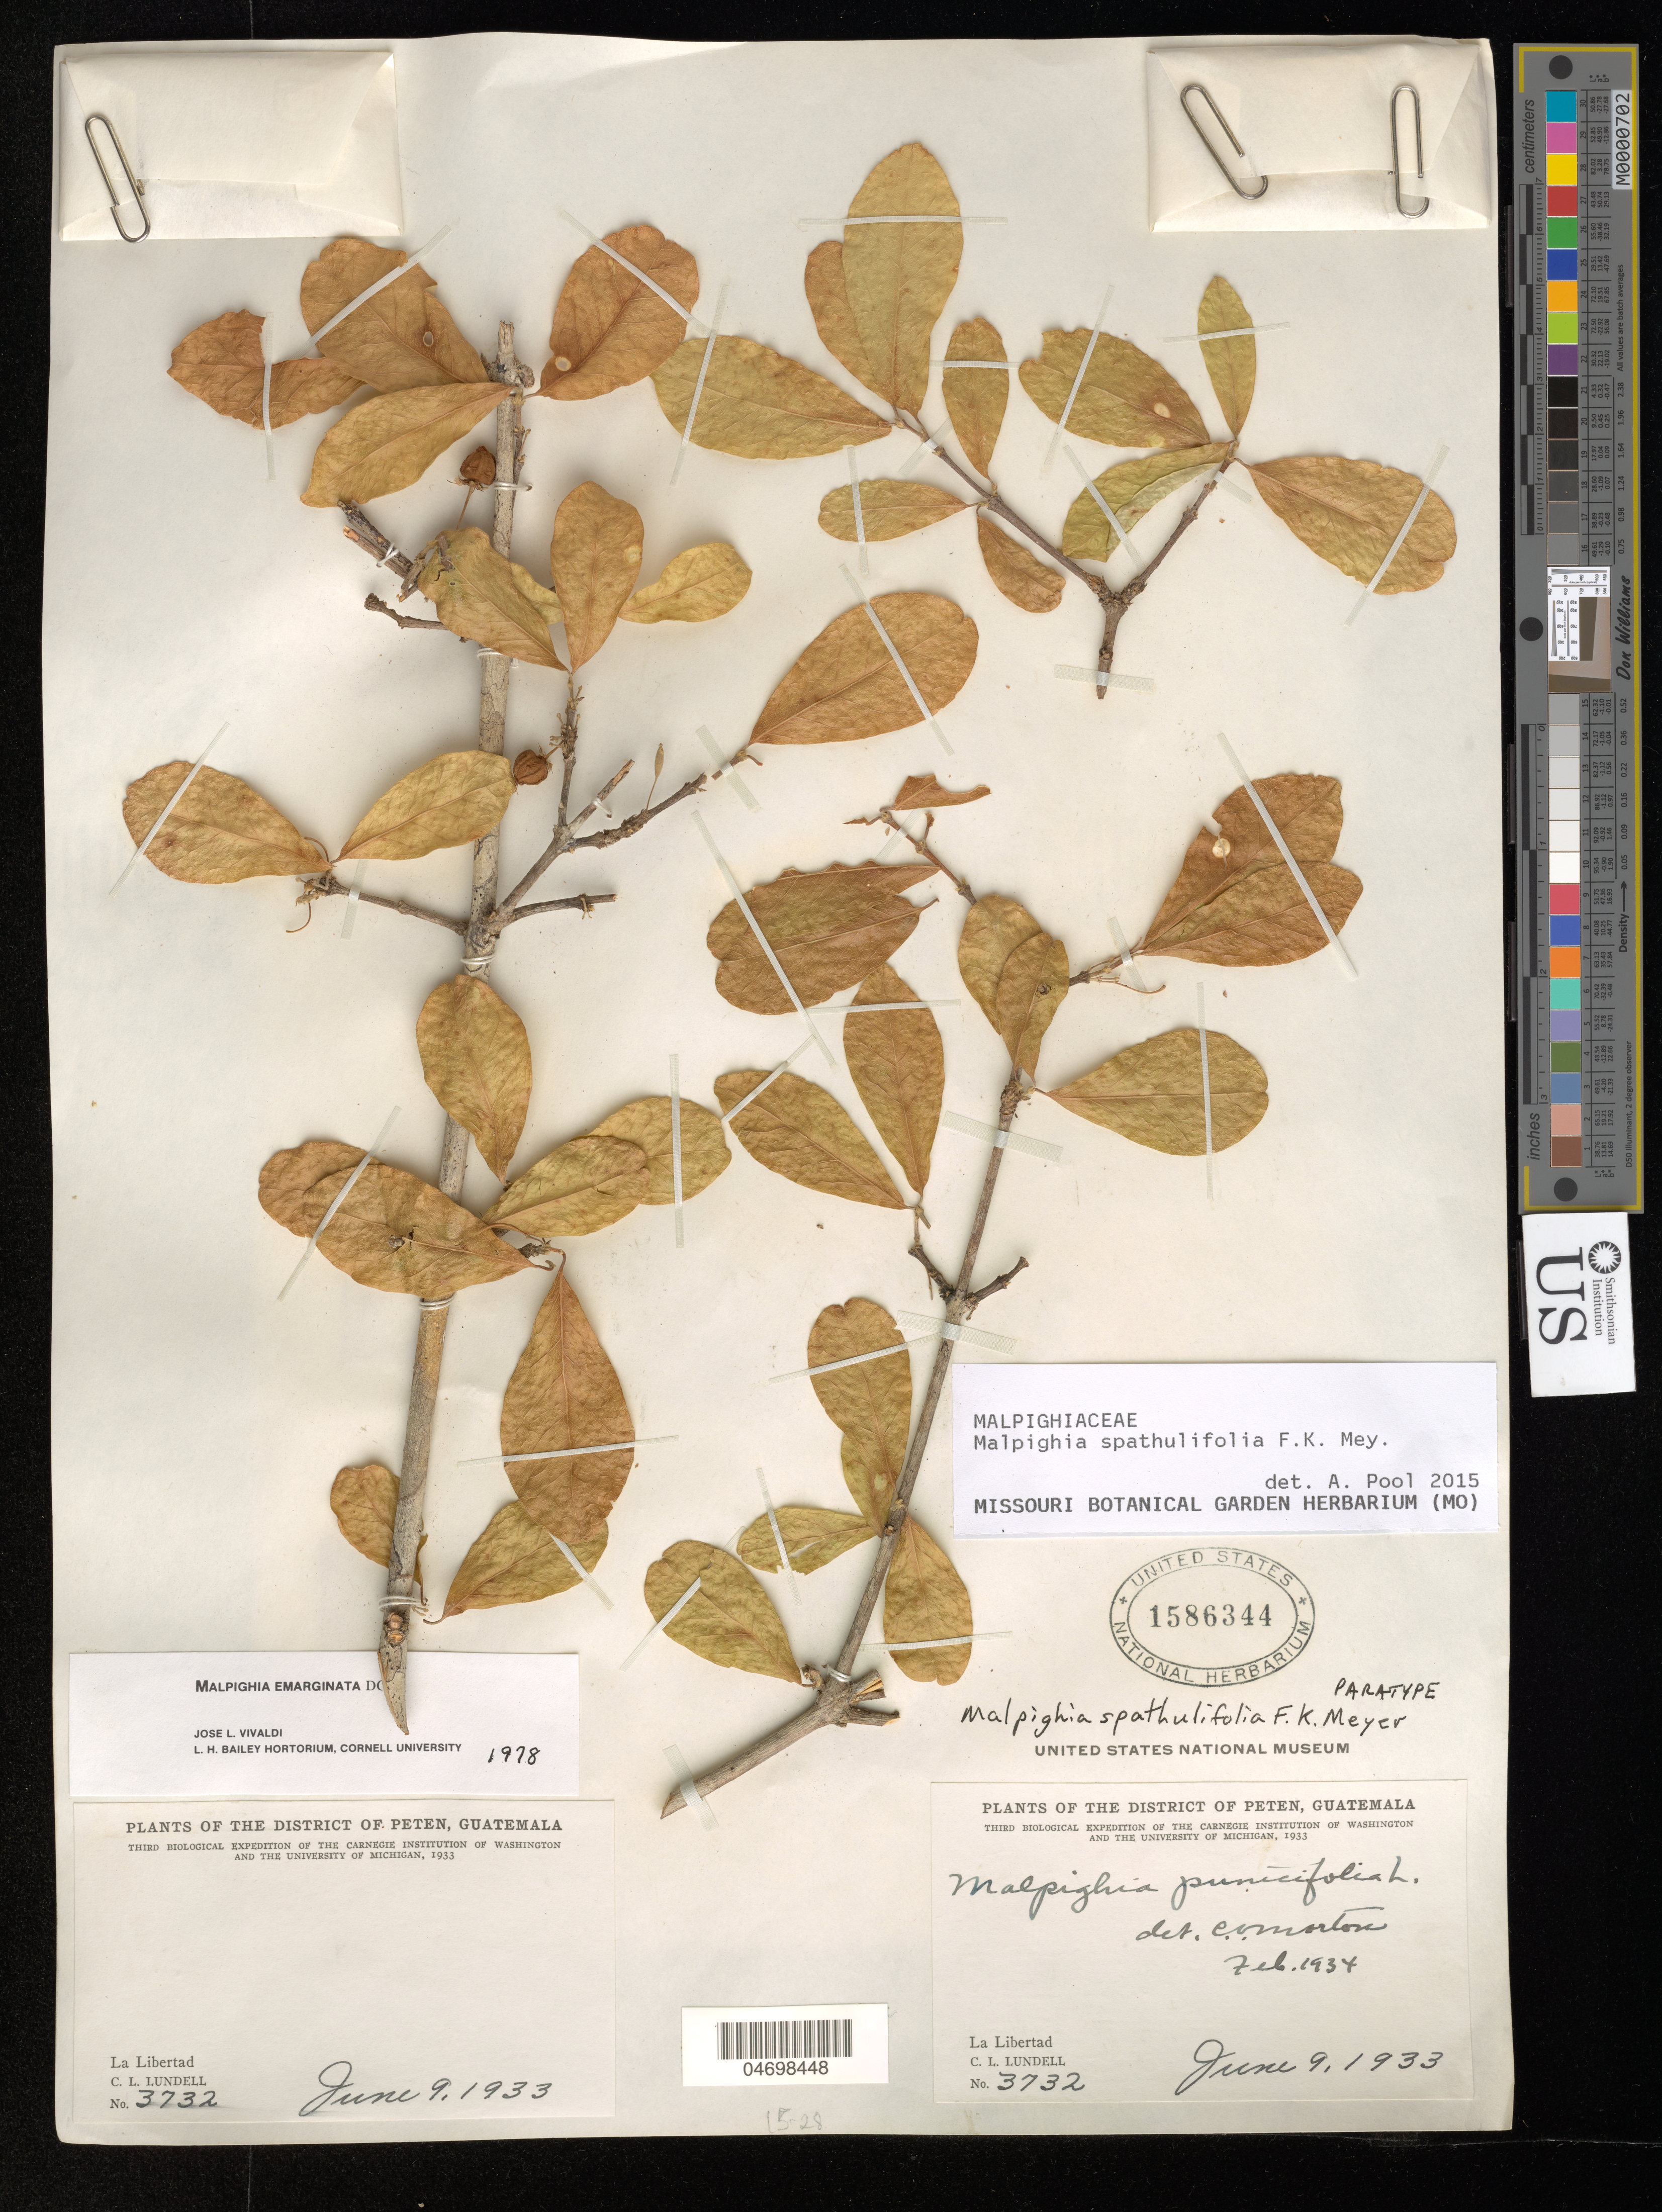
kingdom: Plantae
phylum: Tracheophyta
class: Magnoliopsida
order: Malpighiales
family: Malpighiaceae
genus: Malpighia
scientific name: Malpighia spathulifolia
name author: F.K. Mey.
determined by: Pool, A., (MO), Missouri Botanical Garden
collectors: C. L. Lundell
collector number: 3732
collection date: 1933-06-09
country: Guatemala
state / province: El Petén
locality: The District of Peten. La Libertad.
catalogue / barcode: US 1586344